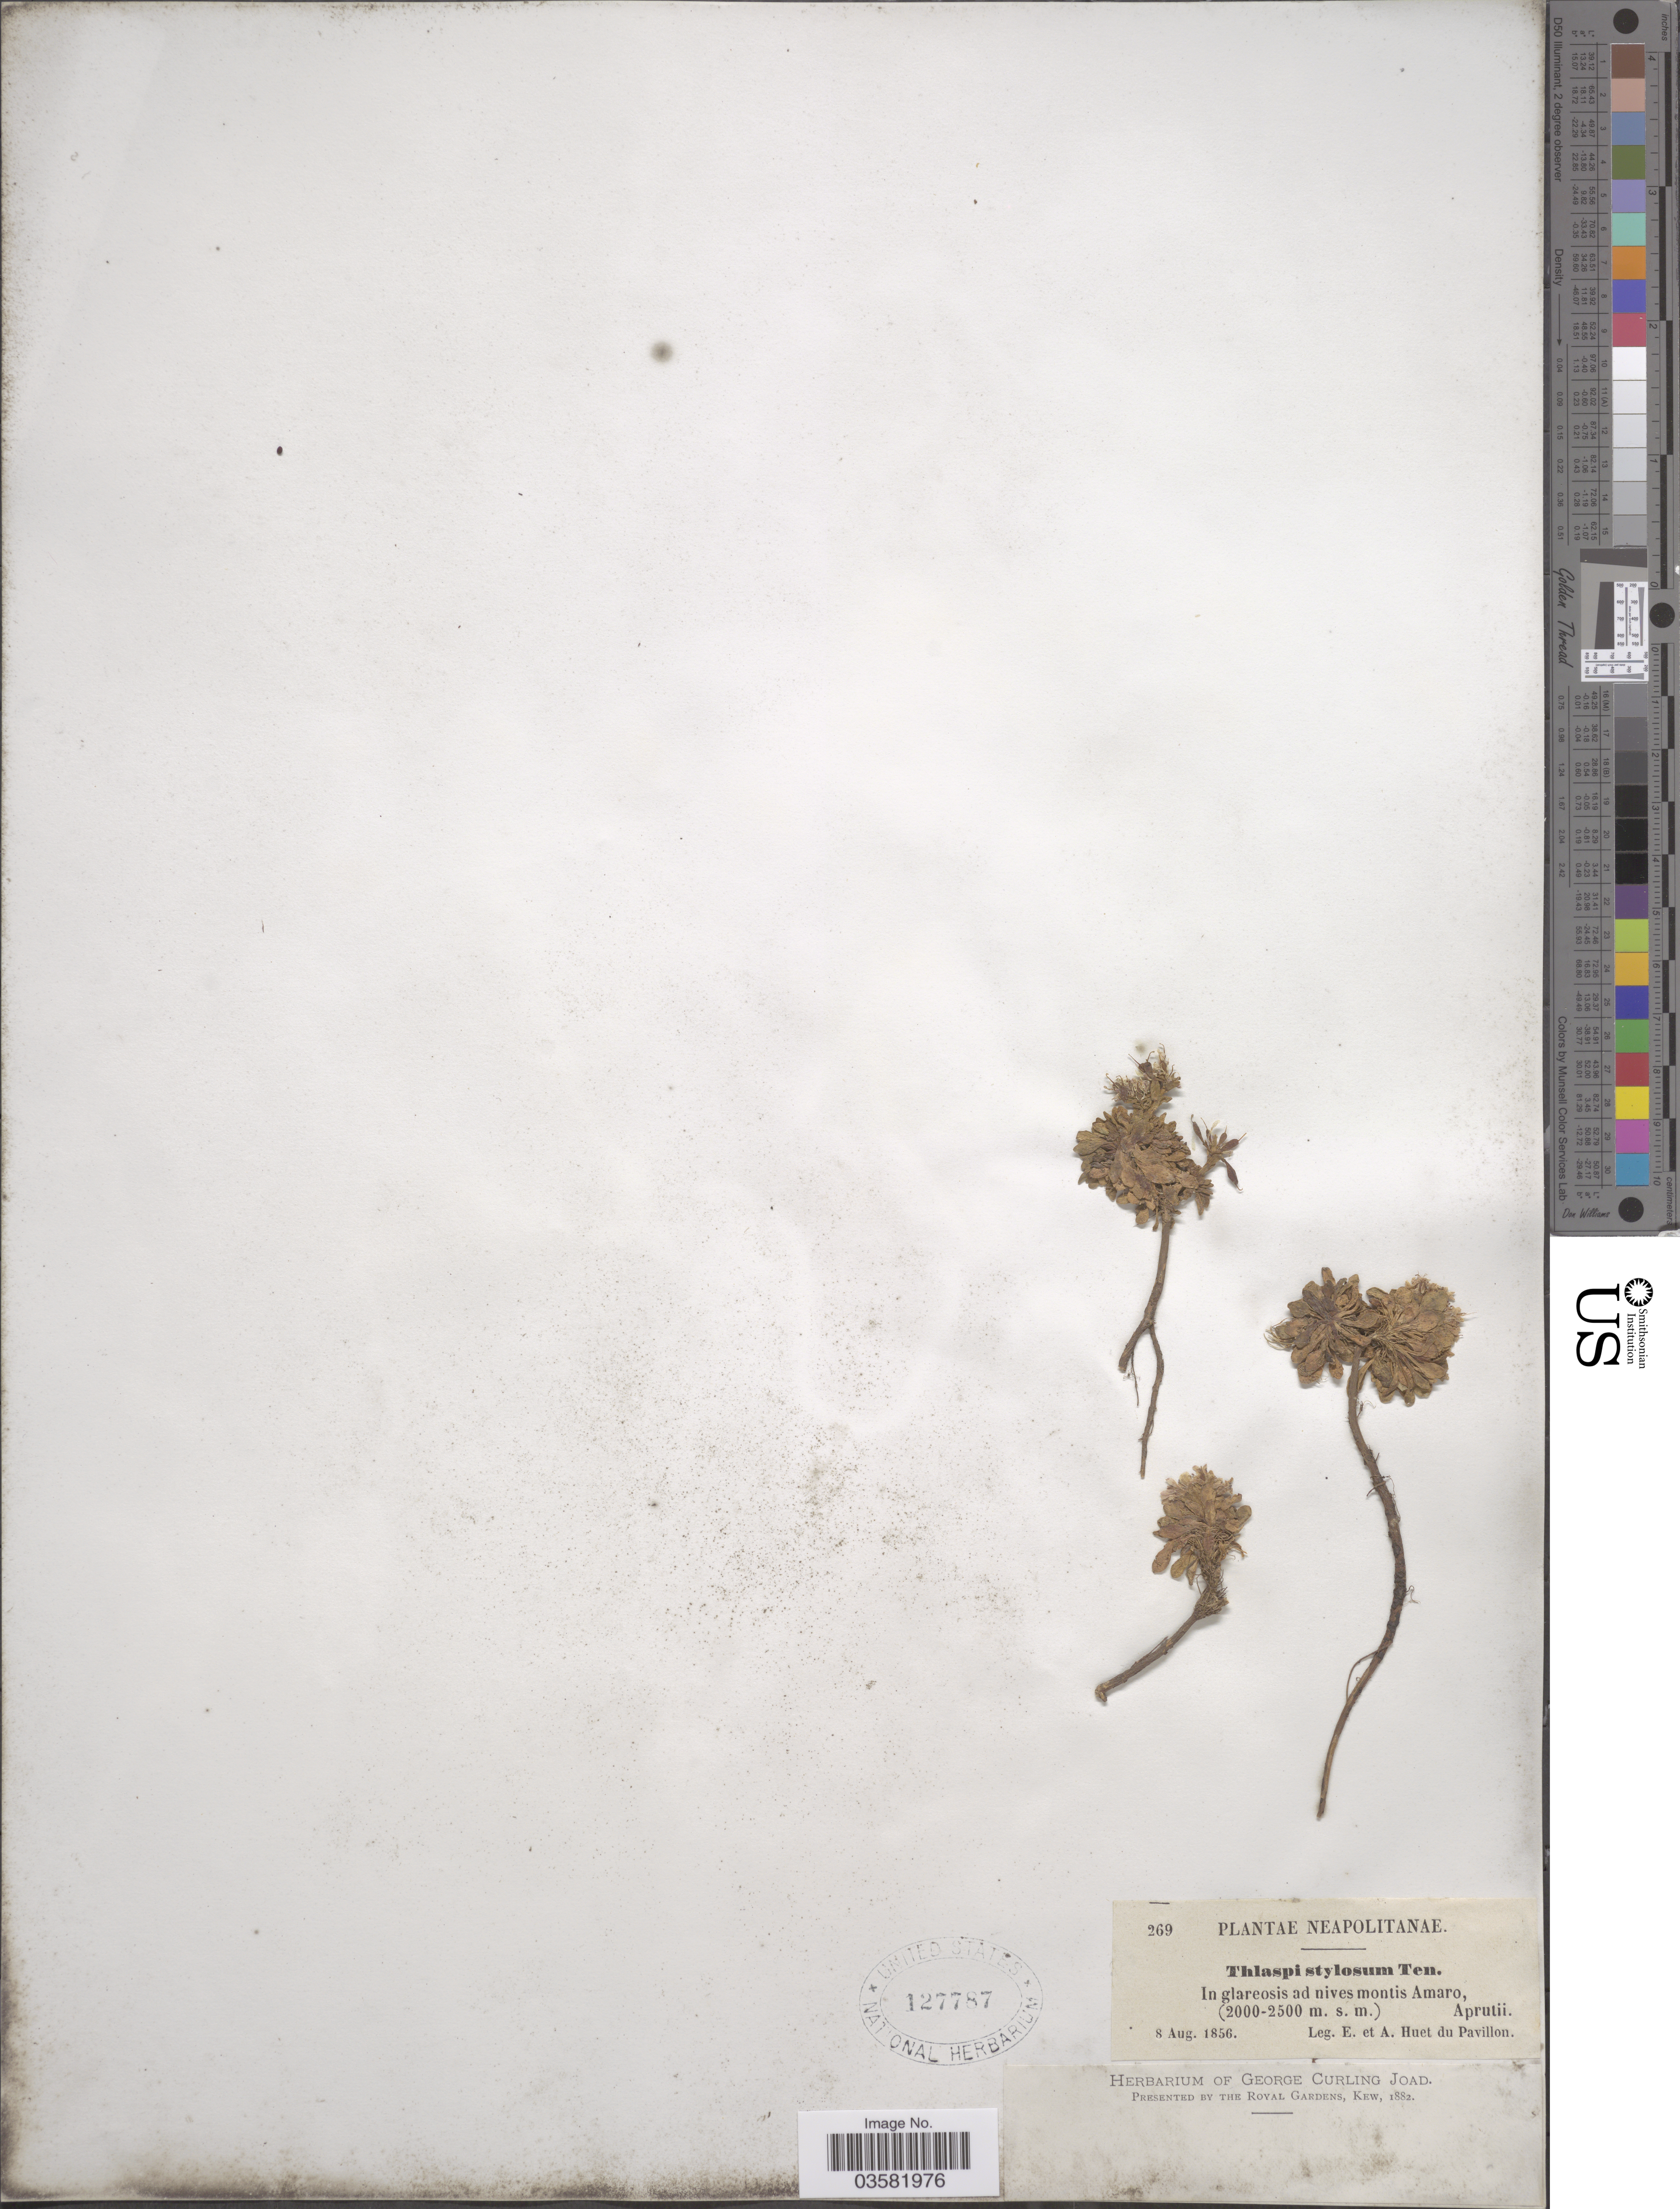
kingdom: Plantae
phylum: Tracheophyta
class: Magnoliopsida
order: Brassicales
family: Brassicaceae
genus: Thlaspi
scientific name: Thlaspi stylosum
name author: (Ten.) Mutel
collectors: E. Huet du Pavillon & A. Huet du Pavillon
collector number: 269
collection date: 1856-08-08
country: Italy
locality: Neapolitanae. In glareosis ad nives montis Amaro, Aprutii.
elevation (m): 2000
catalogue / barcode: US 127787